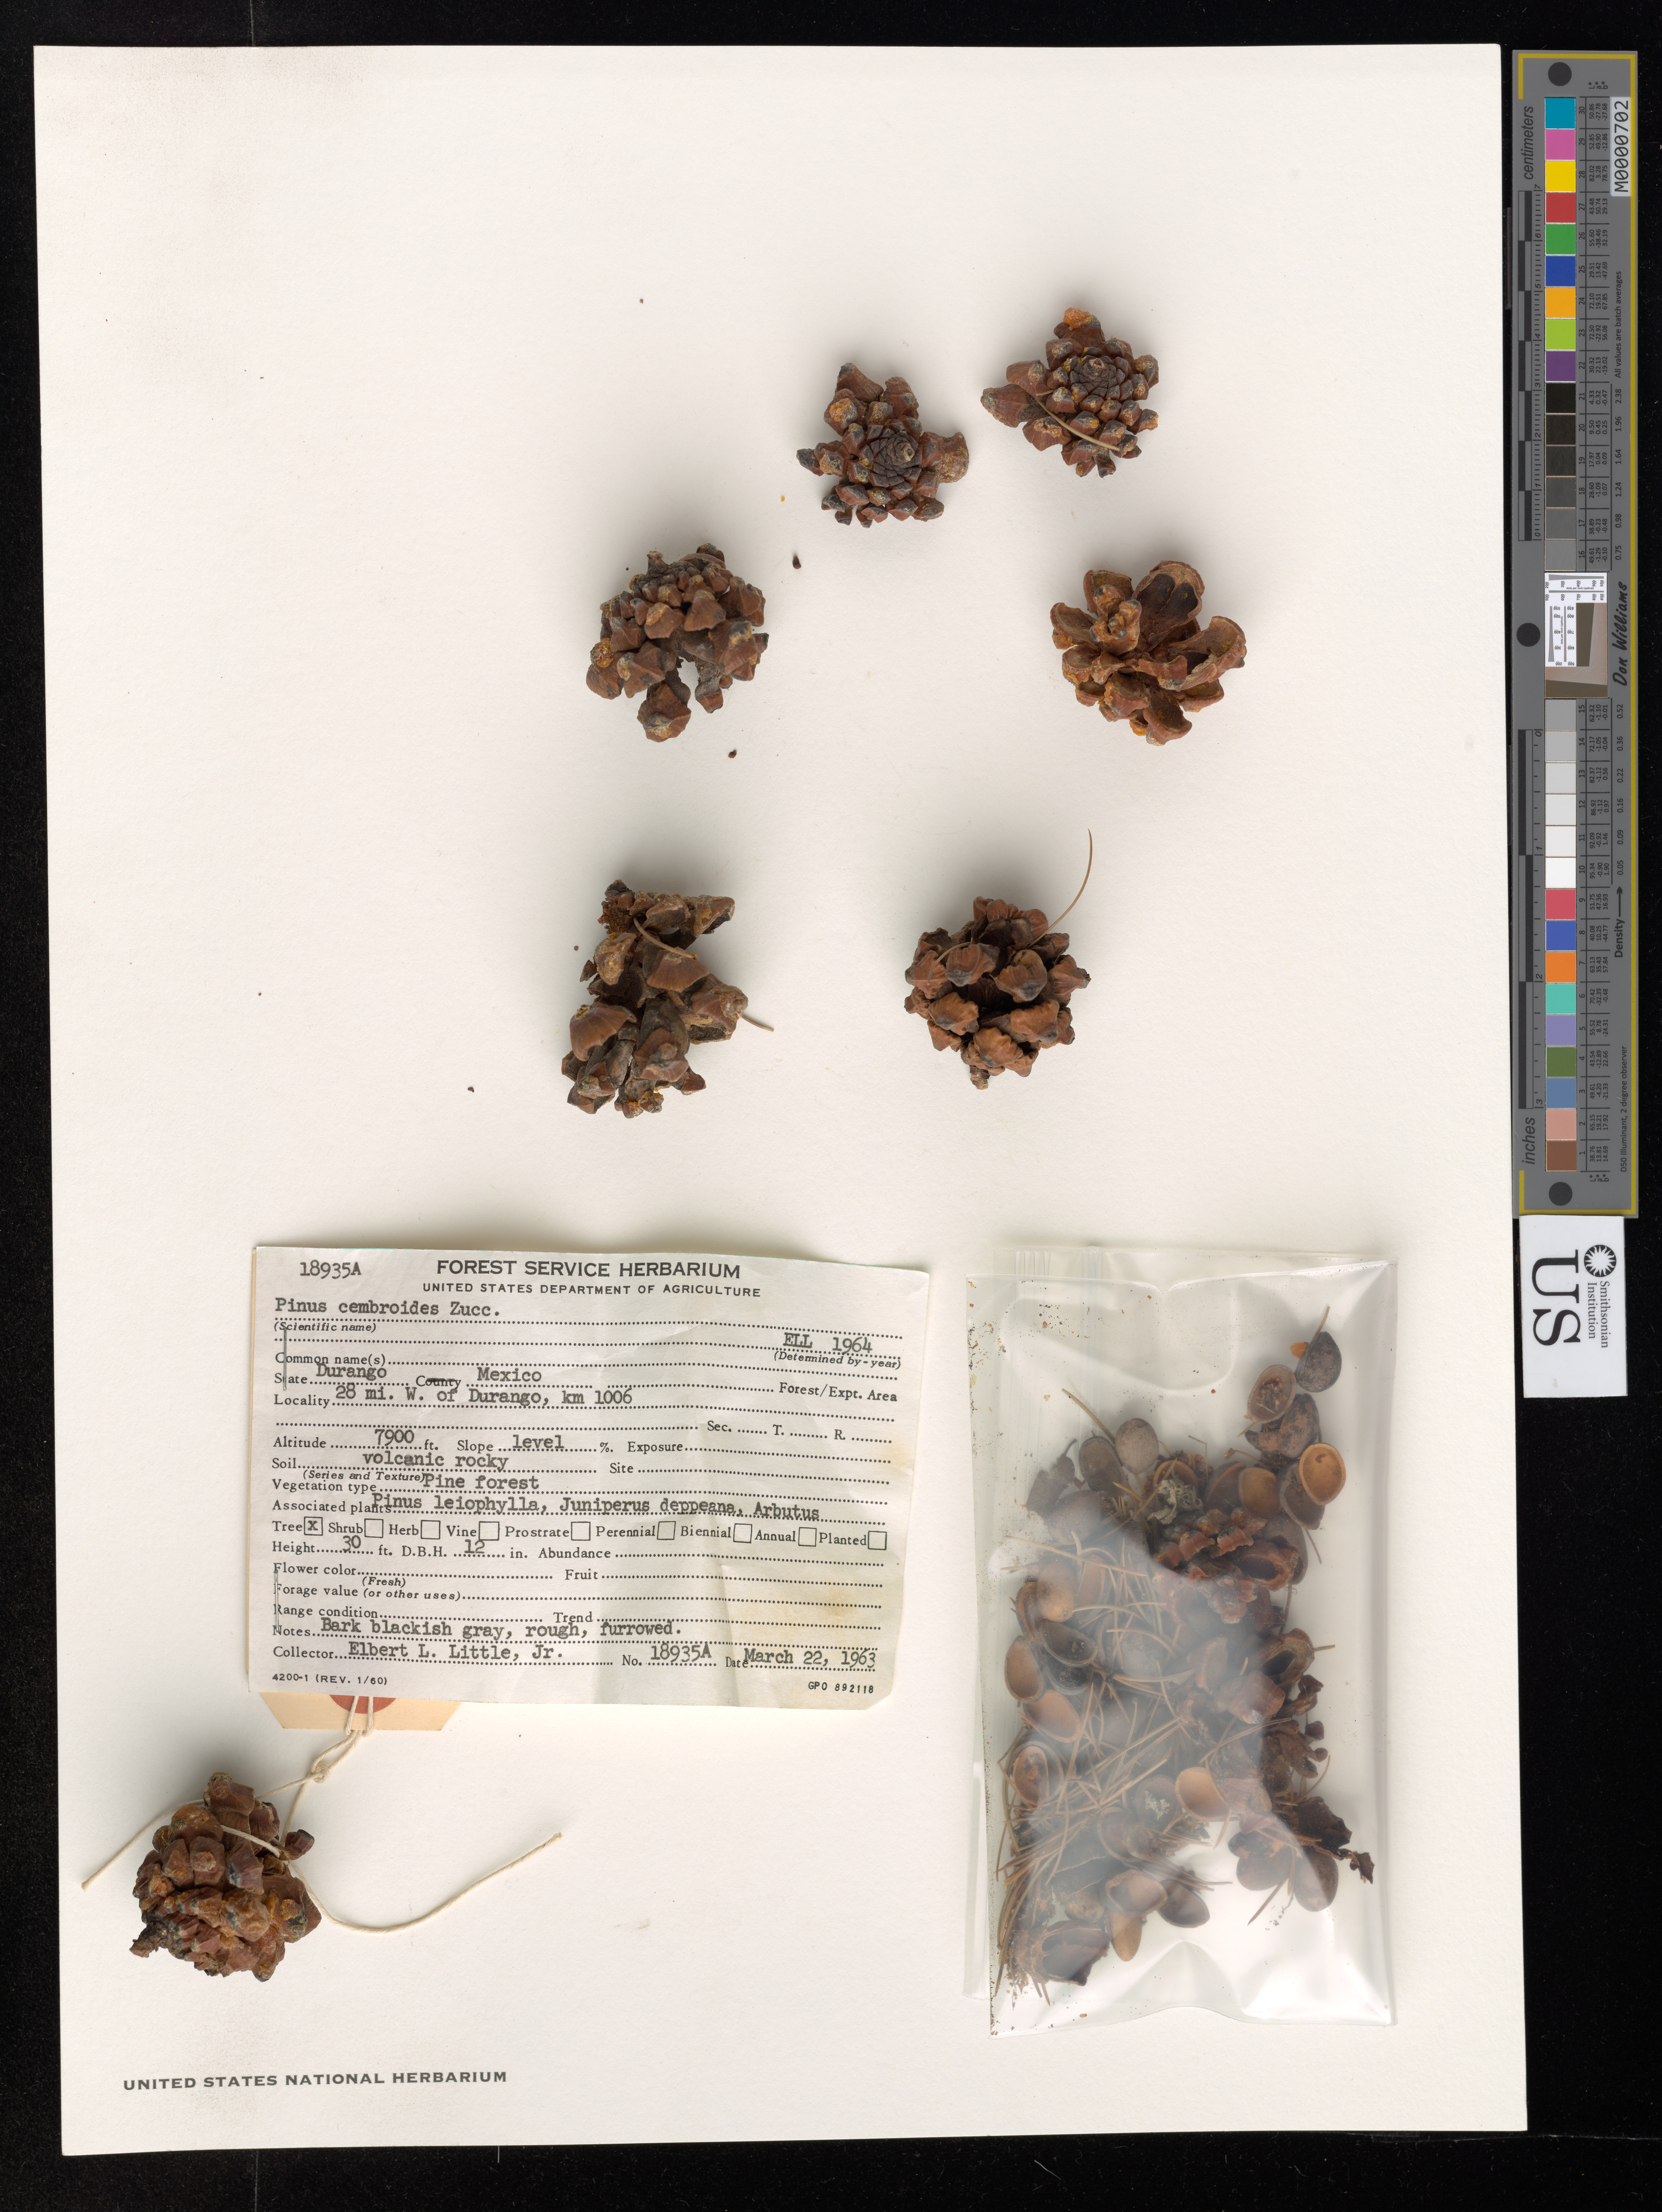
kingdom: Plantae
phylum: Tracheophyta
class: Pinopsida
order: Pinales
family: Pinaceae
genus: Pinus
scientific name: Pinus cembroides subsp. cembroides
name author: Zucc.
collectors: E. L. Little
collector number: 18935 A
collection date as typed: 22 Mar 1963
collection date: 1963-03-22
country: Mexico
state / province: Durango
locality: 28 mi. W of Durango, km. 1006.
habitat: Pine forest. Soil volcanic rocky. Slope level. Associated plants Pinus leiophylla, Juniperus deppeana, Arbutus.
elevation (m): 2408